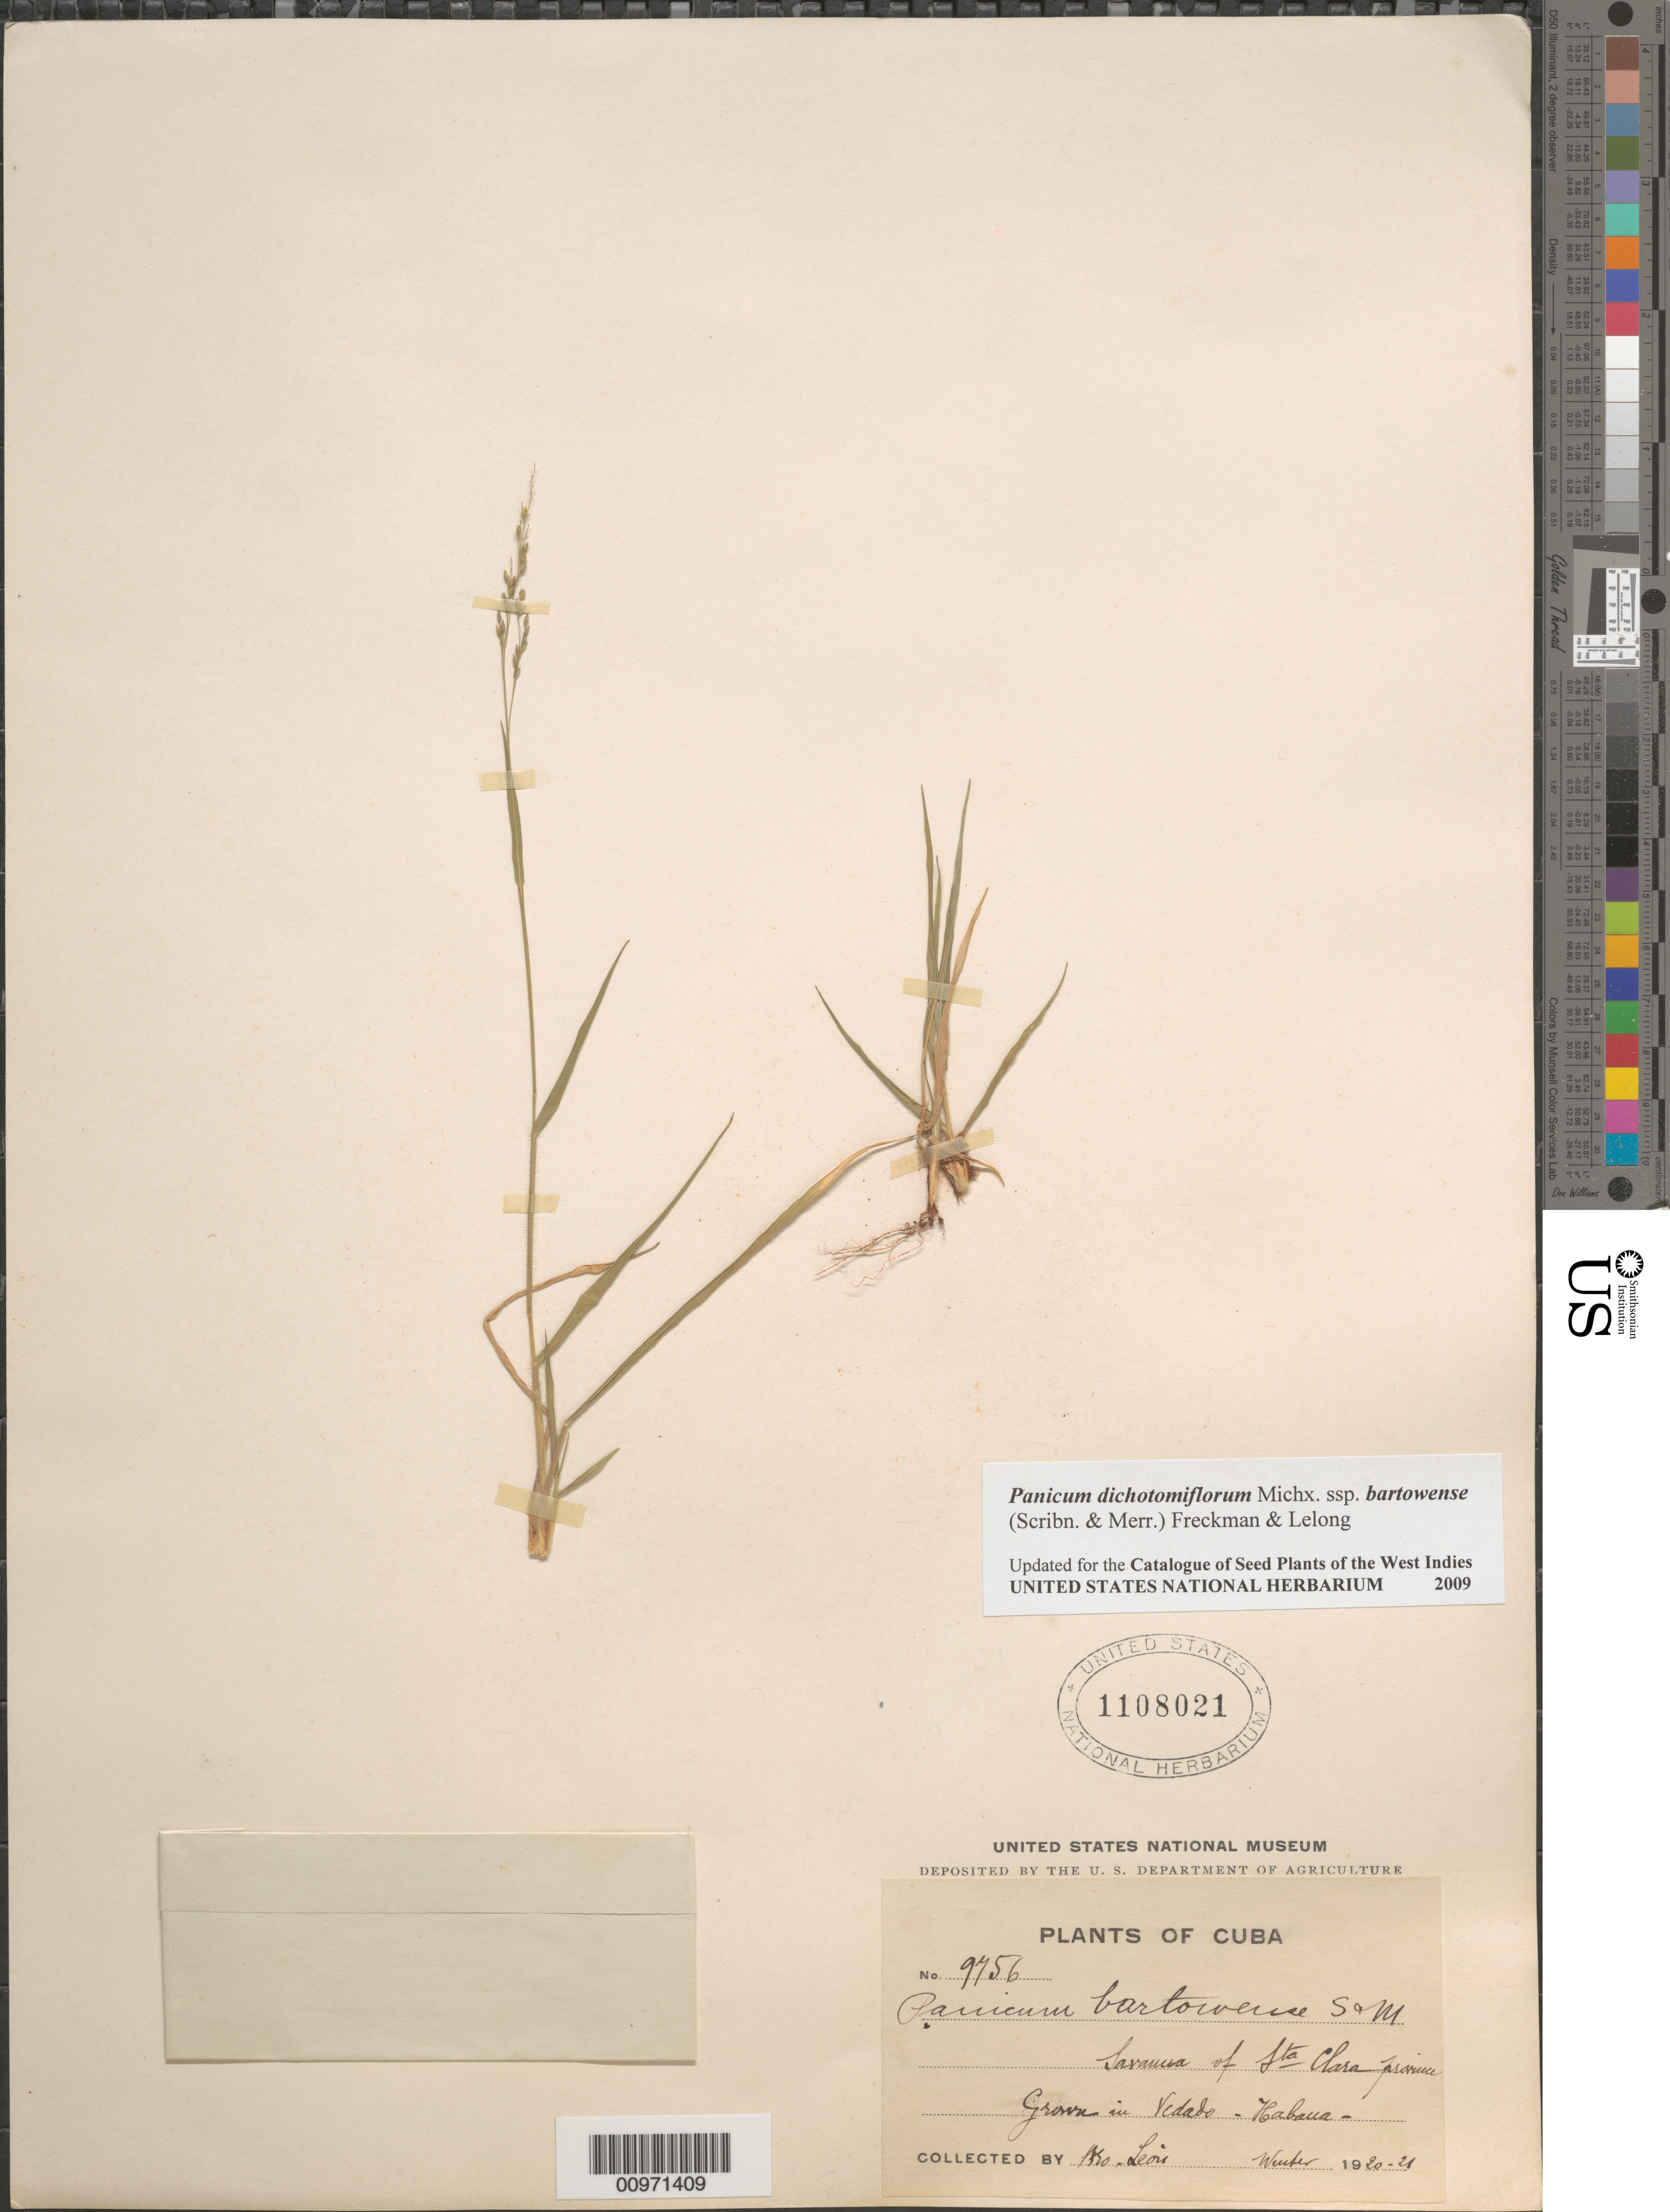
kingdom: Plantae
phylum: Tracheophyta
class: Liliopsida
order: Poales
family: Poaceae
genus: Panicum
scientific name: Panicum dichotomiflorum subsp. bartowense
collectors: Bro. León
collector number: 9756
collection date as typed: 1920 to -- --- 1921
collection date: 1920/1921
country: Cuba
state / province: Santa Clara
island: Cuba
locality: Santa Clara, grown in Vedado-Habana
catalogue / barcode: US 1108021